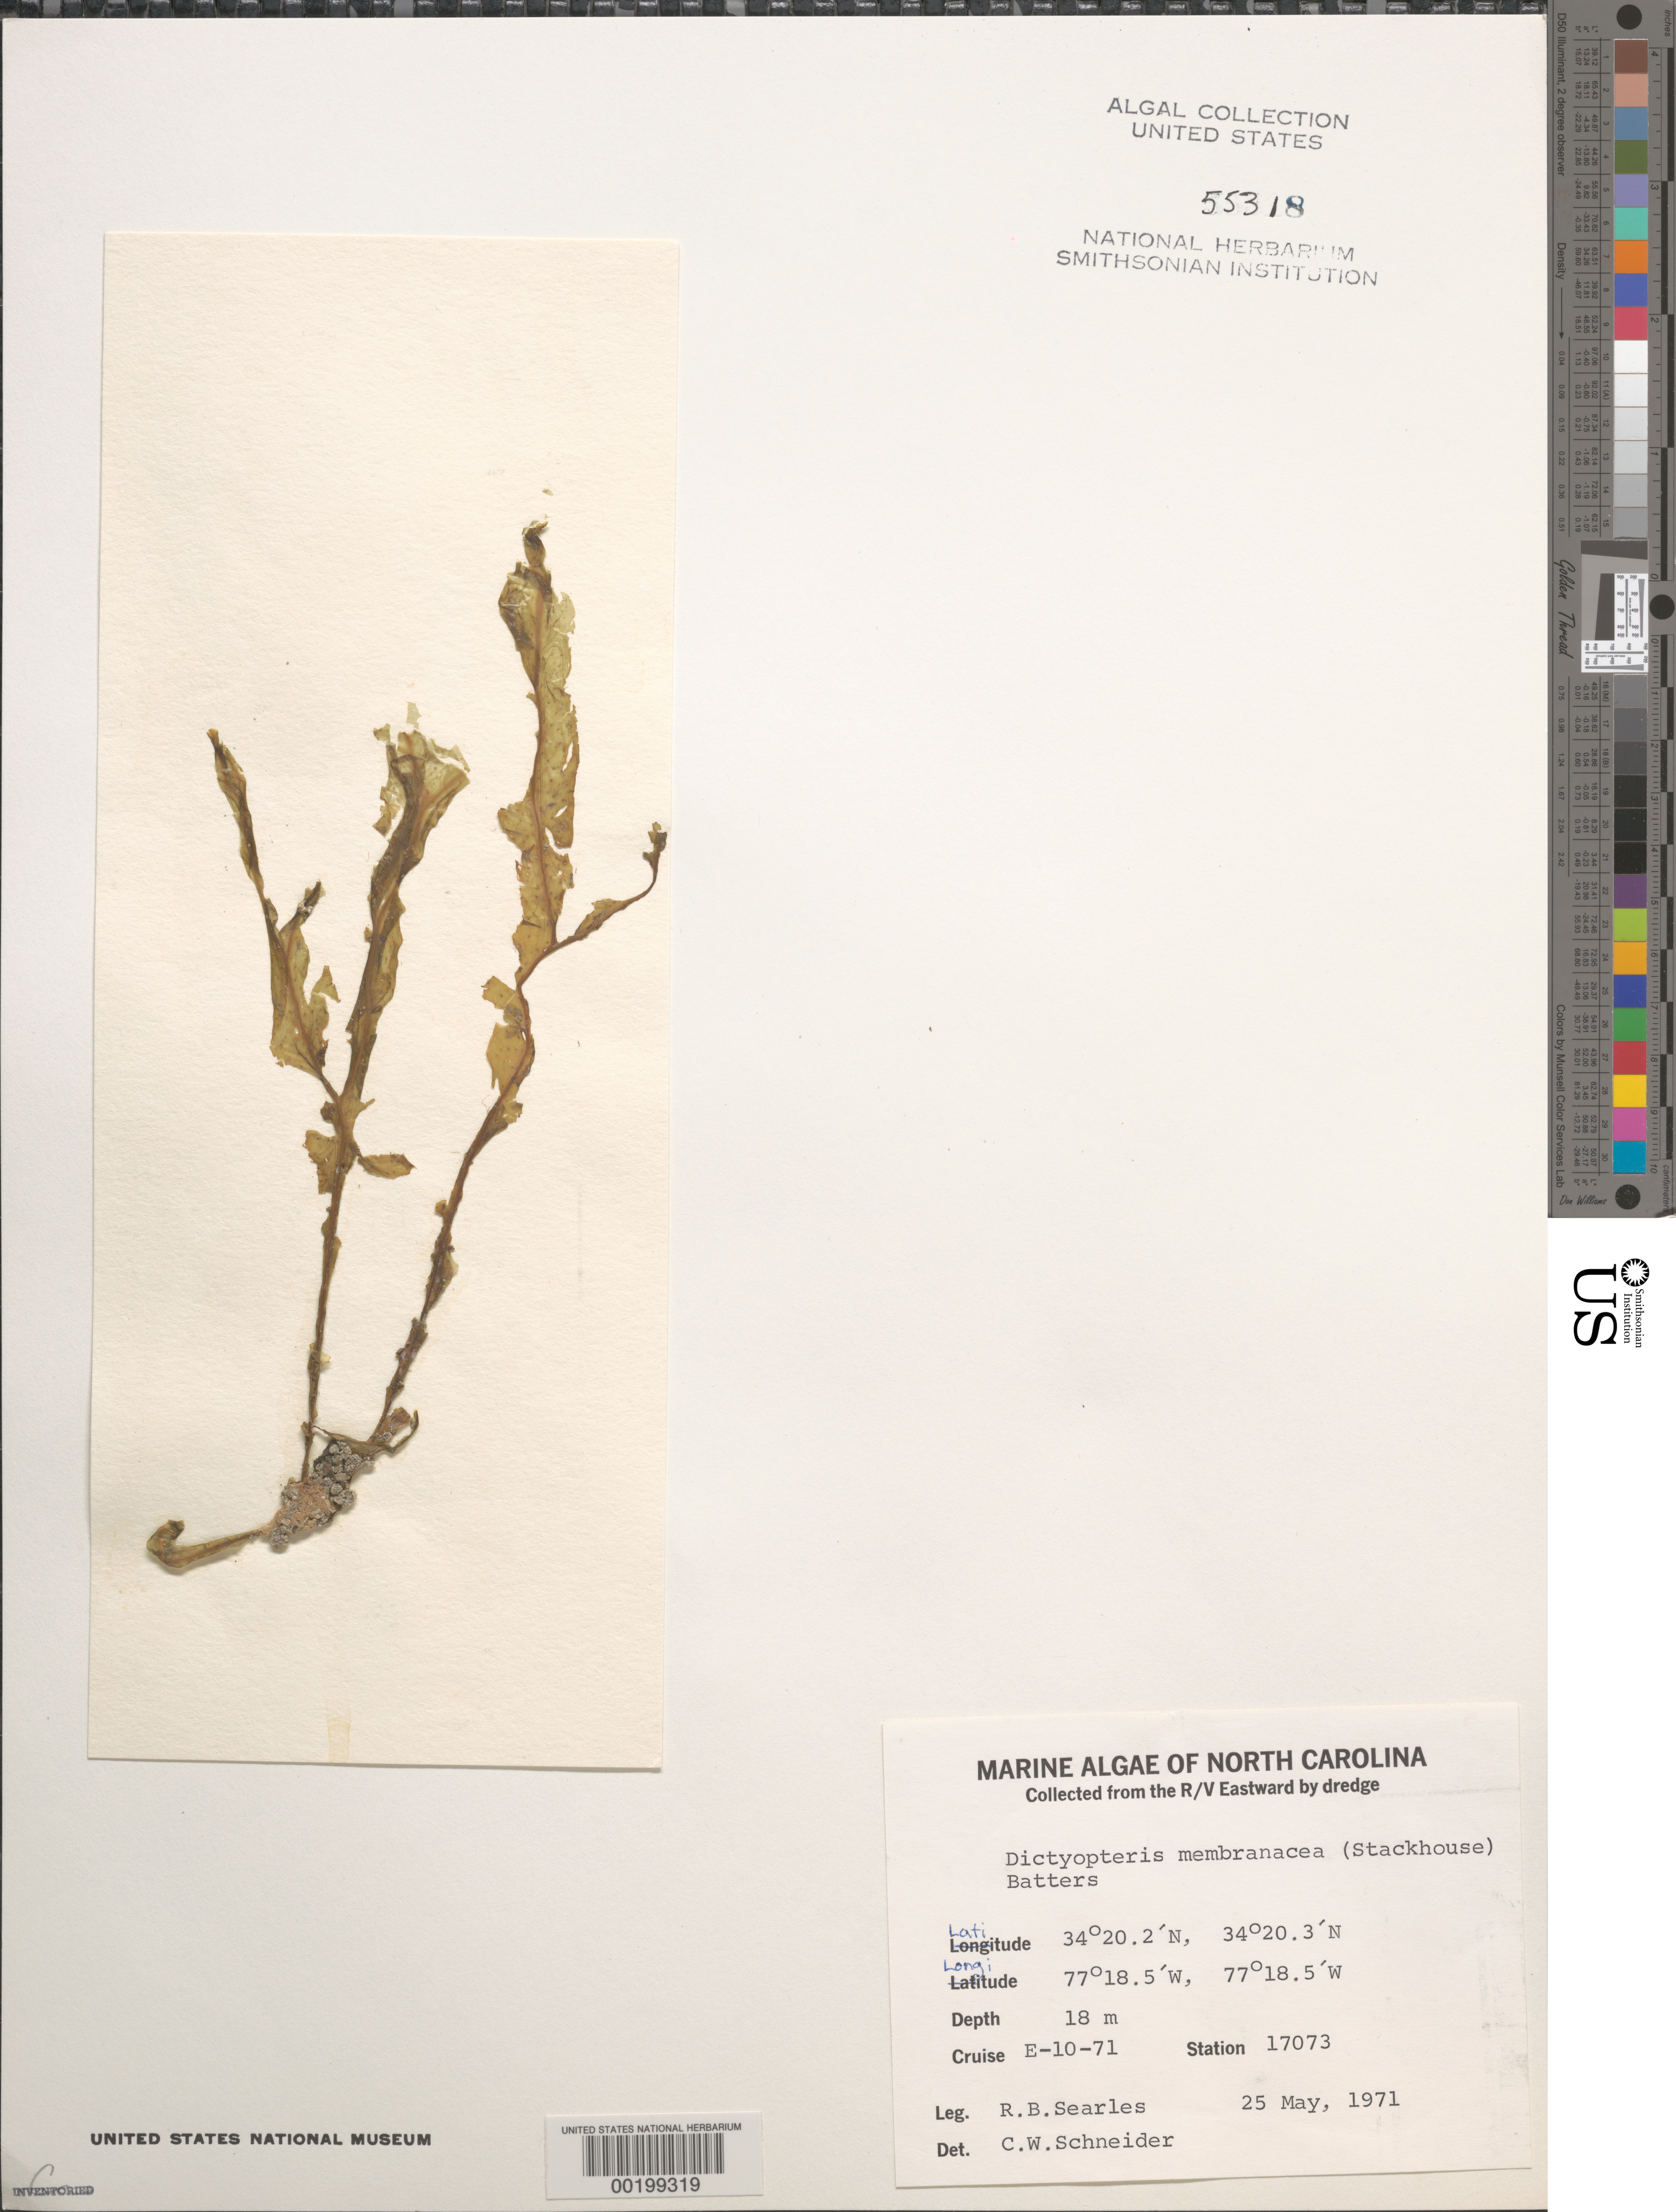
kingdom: Chromista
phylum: Ochrophyta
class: Phaeophyceae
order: Dictyotales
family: Dictyotaceae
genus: Dictyopteris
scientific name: Dictyopteris polypodioides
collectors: R. Searles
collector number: Station 17073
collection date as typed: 25 May 1971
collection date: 1971-05-25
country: United States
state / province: North Carolina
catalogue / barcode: US 55318